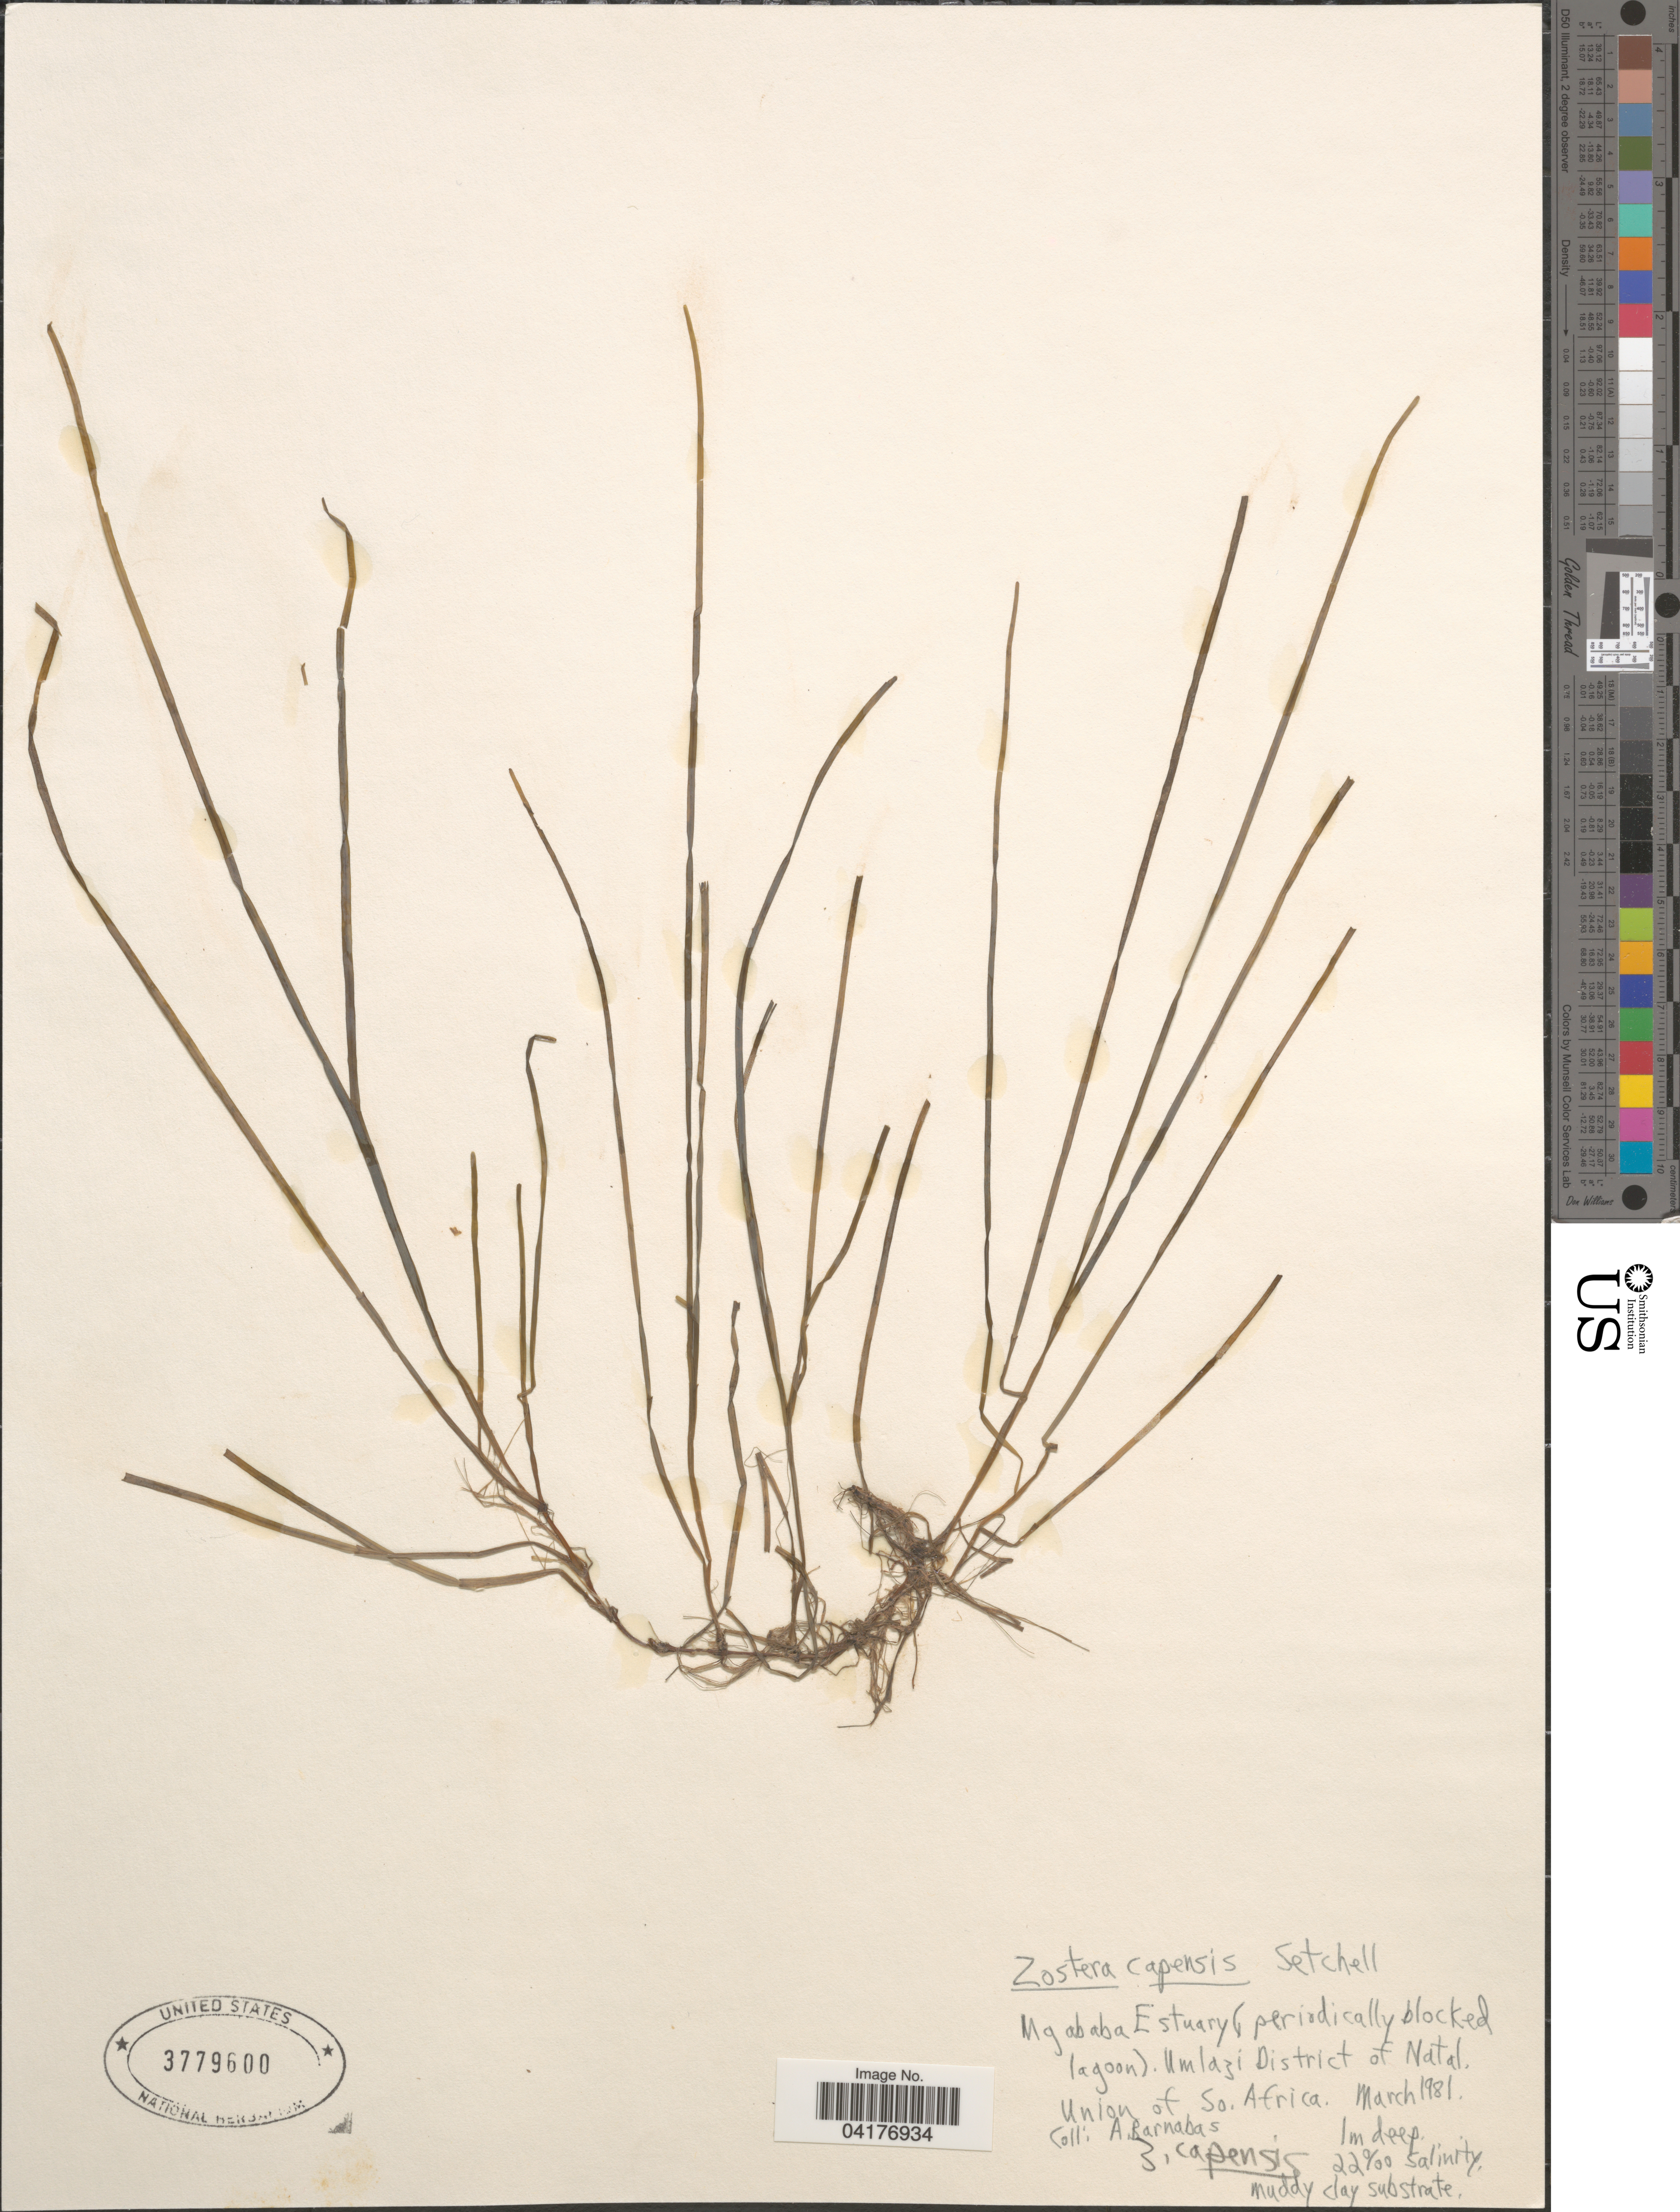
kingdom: Plantae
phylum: Tracheophyta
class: Liliopsida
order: Alismatales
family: Zosteraceae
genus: Zostera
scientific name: Zostera capensis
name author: Setch.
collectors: A. Barnabas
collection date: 1981-03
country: South Africa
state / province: KwaZulu-Natal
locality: Mgababa Estuary (periodically blacked lagoon), Umlazi District of Natal. Union of South Africa.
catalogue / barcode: US 3779600